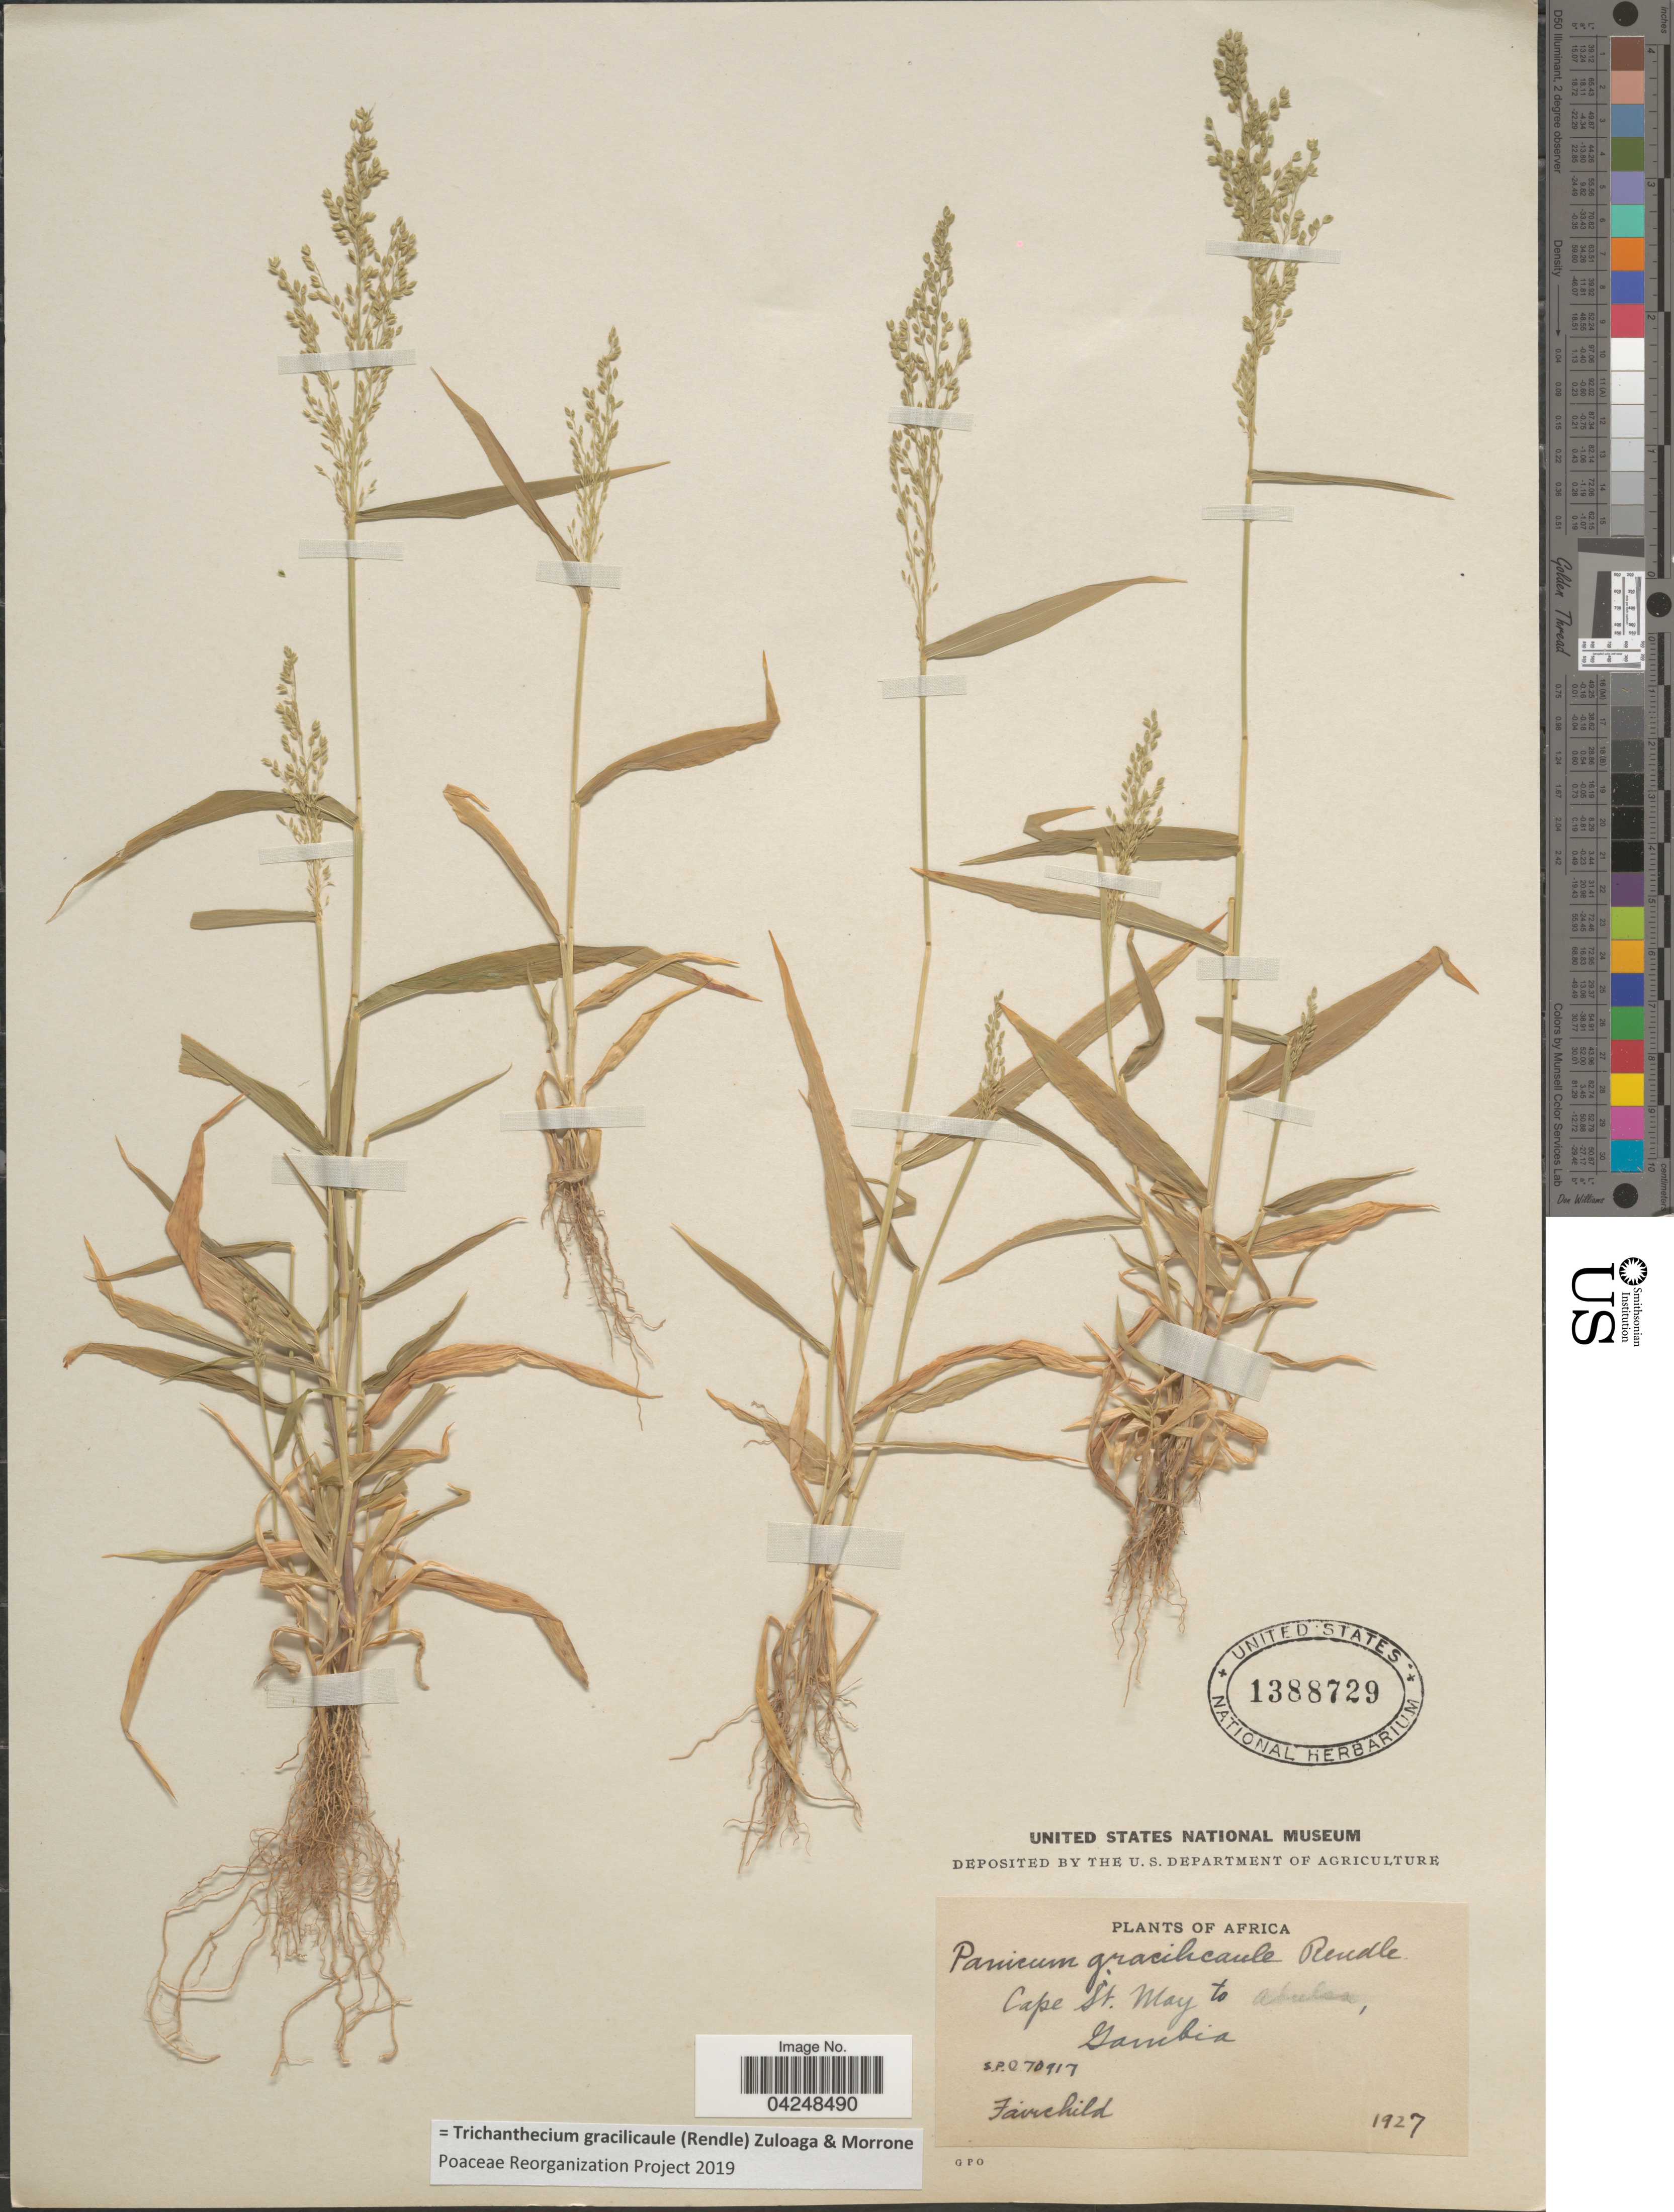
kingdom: Plantae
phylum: Tracheophyta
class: Liliopsida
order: Poales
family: Poaceae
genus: Trichanthecium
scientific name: Trichanthecium gracilicaule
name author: (Rendle) Zuloaga & Morrone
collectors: -. Fairchild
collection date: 1927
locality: Africa. Cape St. May to Abulosa [interpreted], Gambia.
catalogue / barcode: US 1388729